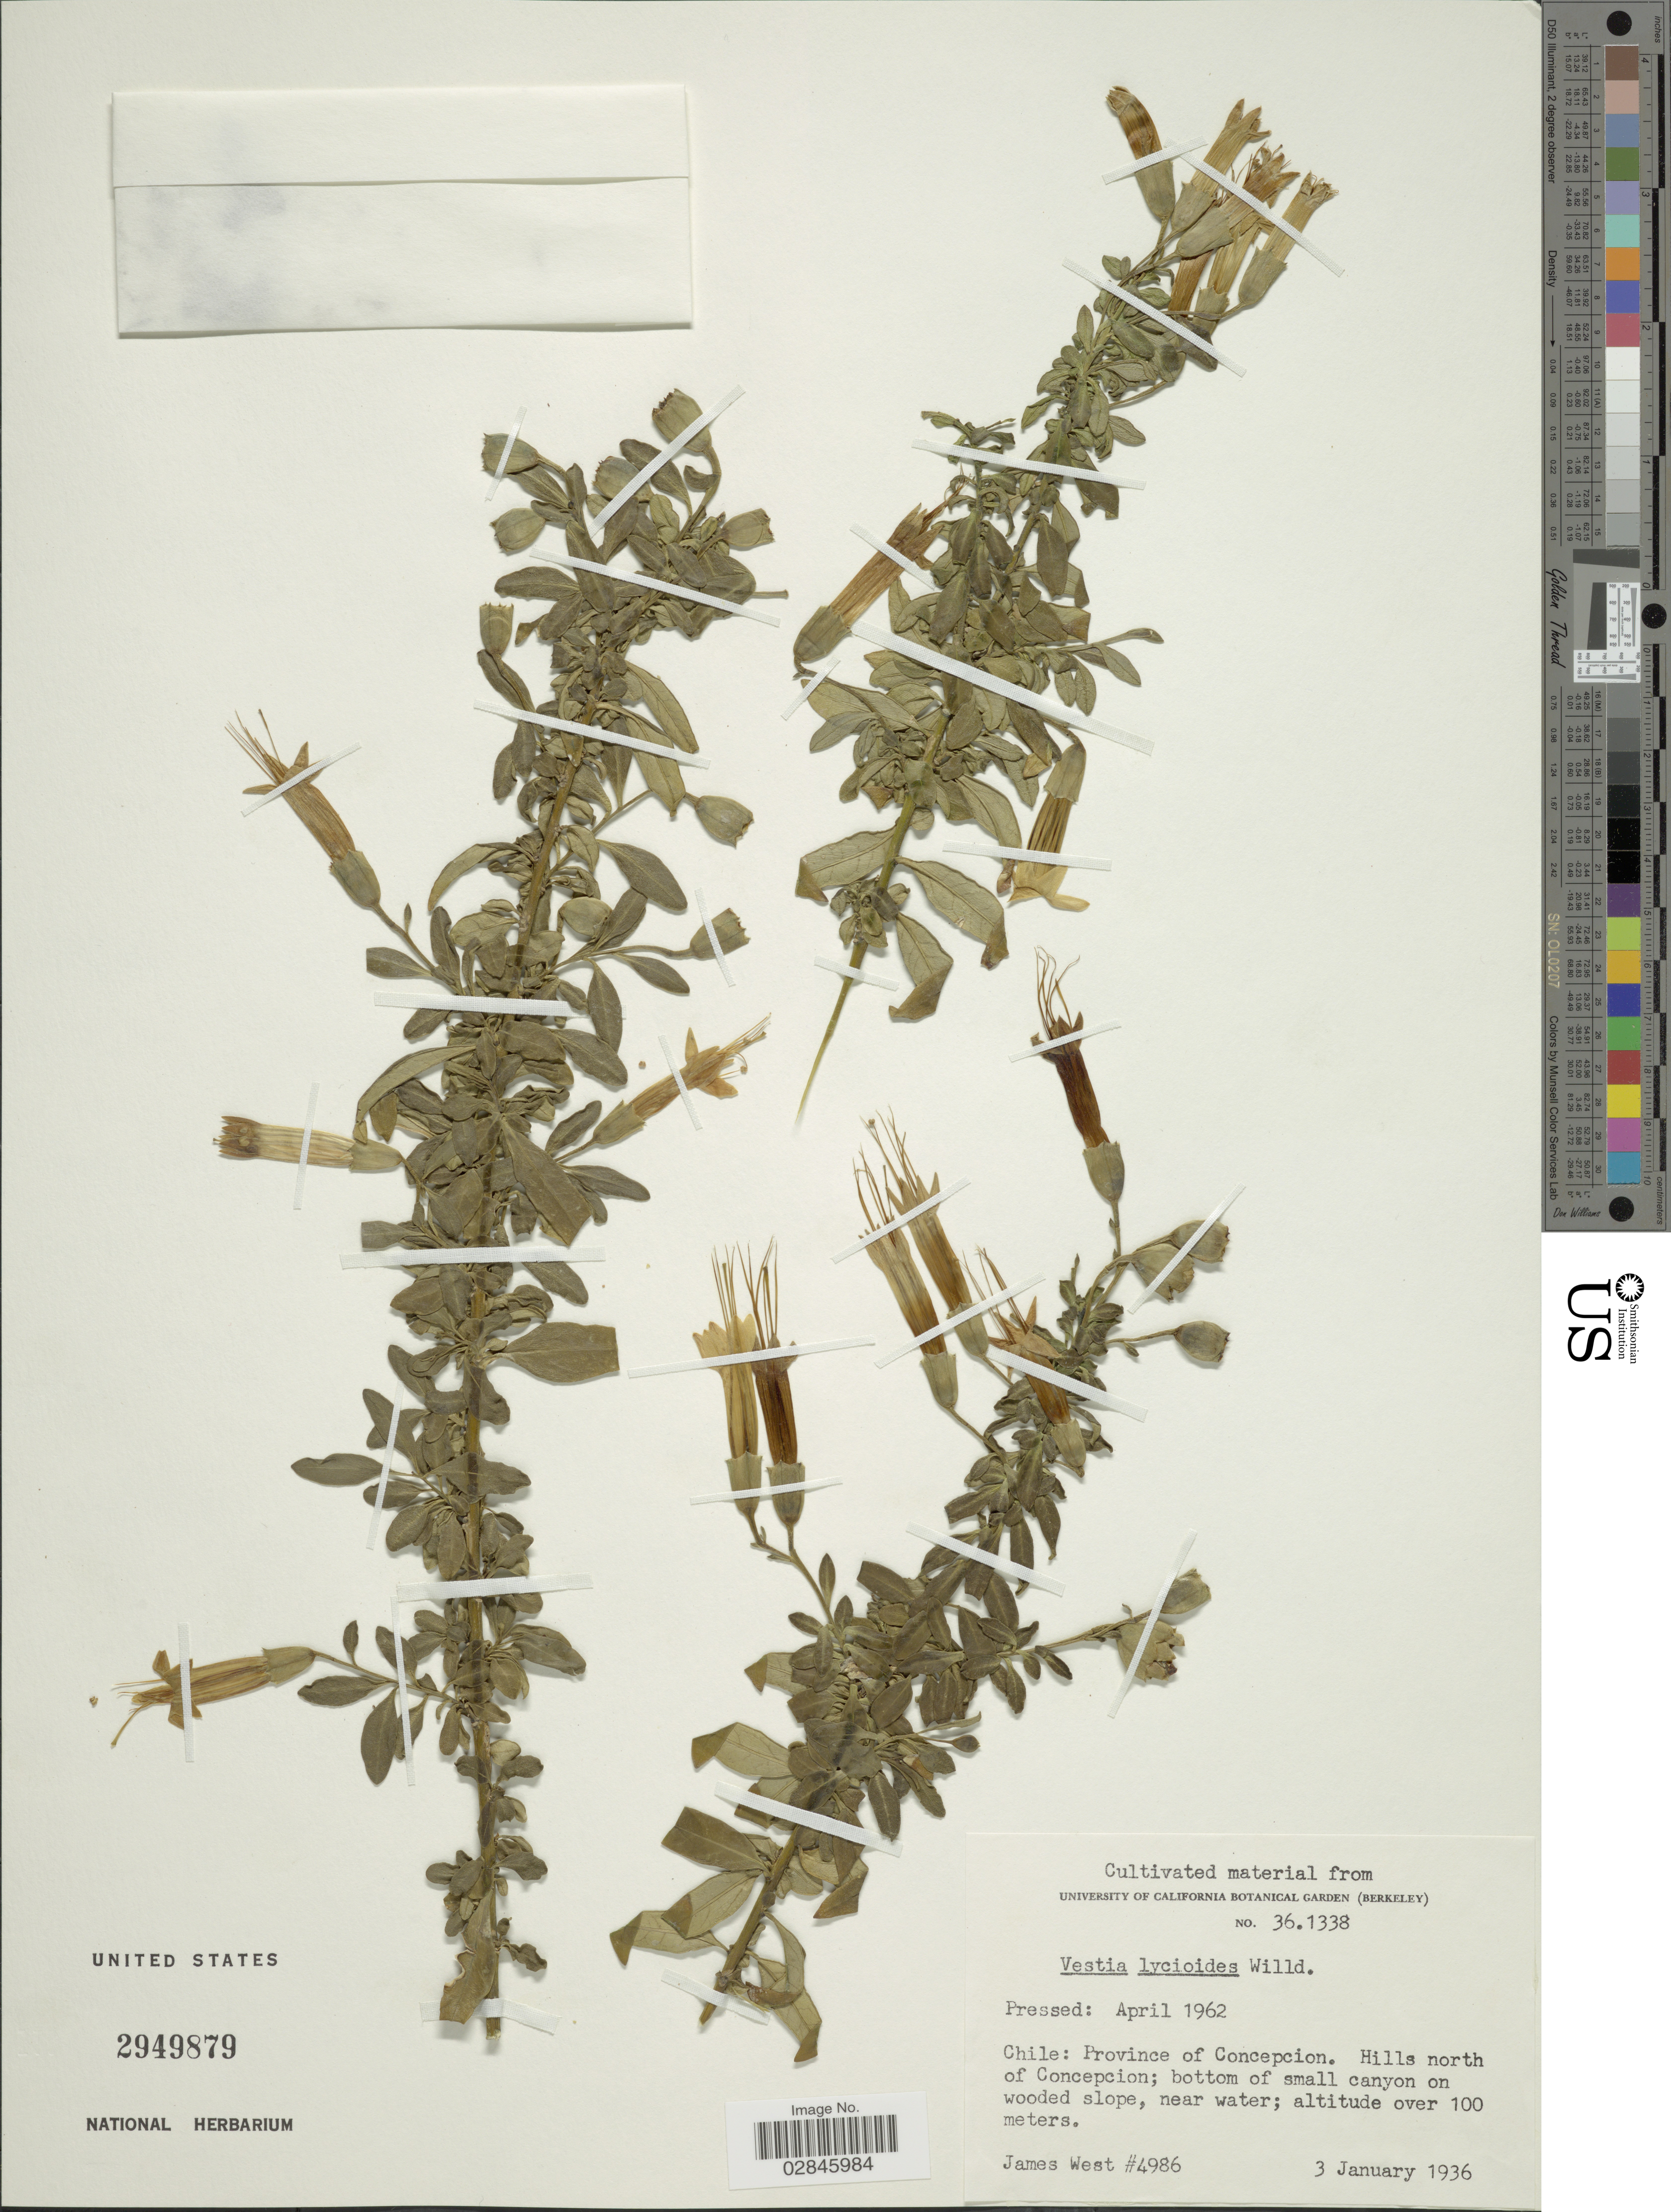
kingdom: Plantae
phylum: Tracheophyta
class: Magnoliopsida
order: Solanales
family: Solanaceae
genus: Vestia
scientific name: Vestia foetida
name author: Hoffmanns.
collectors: J. West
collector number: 4986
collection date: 1936-01-03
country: Chile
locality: Province of Concepcion. Hills north of Concepcion.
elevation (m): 100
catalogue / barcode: US 2949879